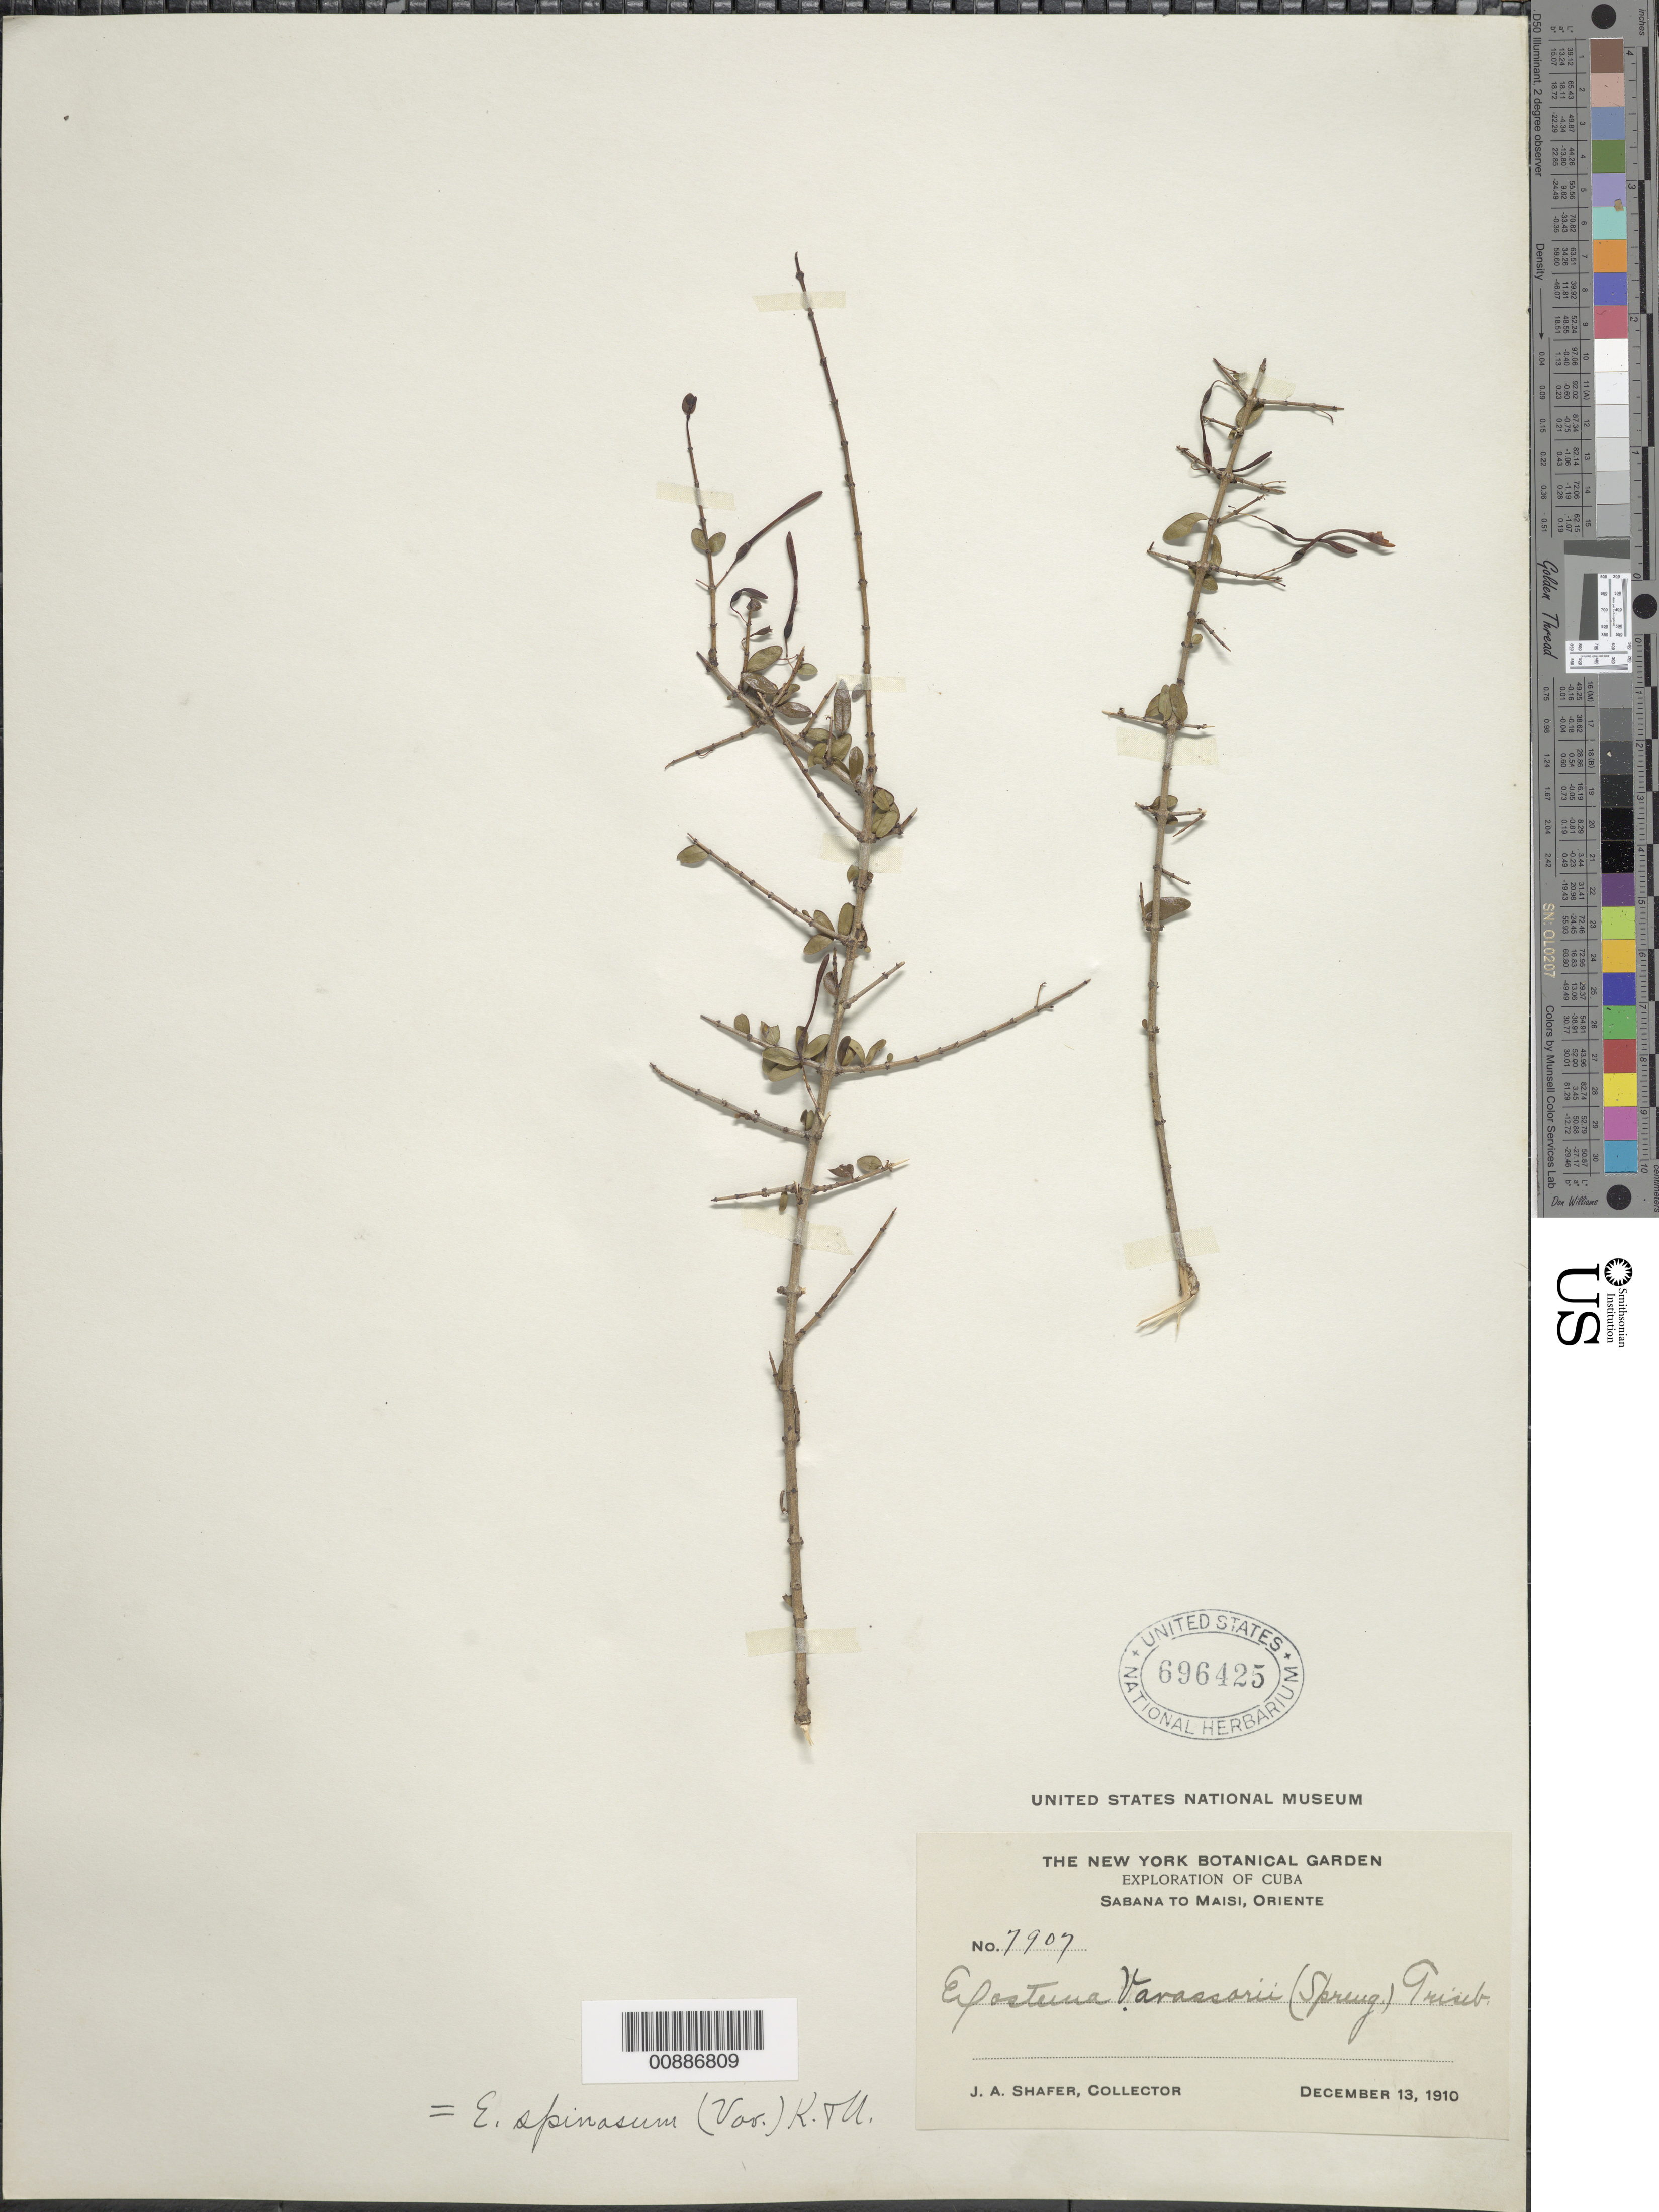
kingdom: Plantae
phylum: Tracheophyta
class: Magnoliopsida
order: Gentianales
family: Rubiaceae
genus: Exostema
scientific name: Exostema spinosum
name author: (Vavass.) Krug & Urb.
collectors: J. A. Shafer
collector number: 7907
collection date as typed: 13 Dec 1910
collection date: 1910-12-13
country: Cuba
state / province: Oriente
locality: Sabana to Maisi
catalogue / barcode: US 696425